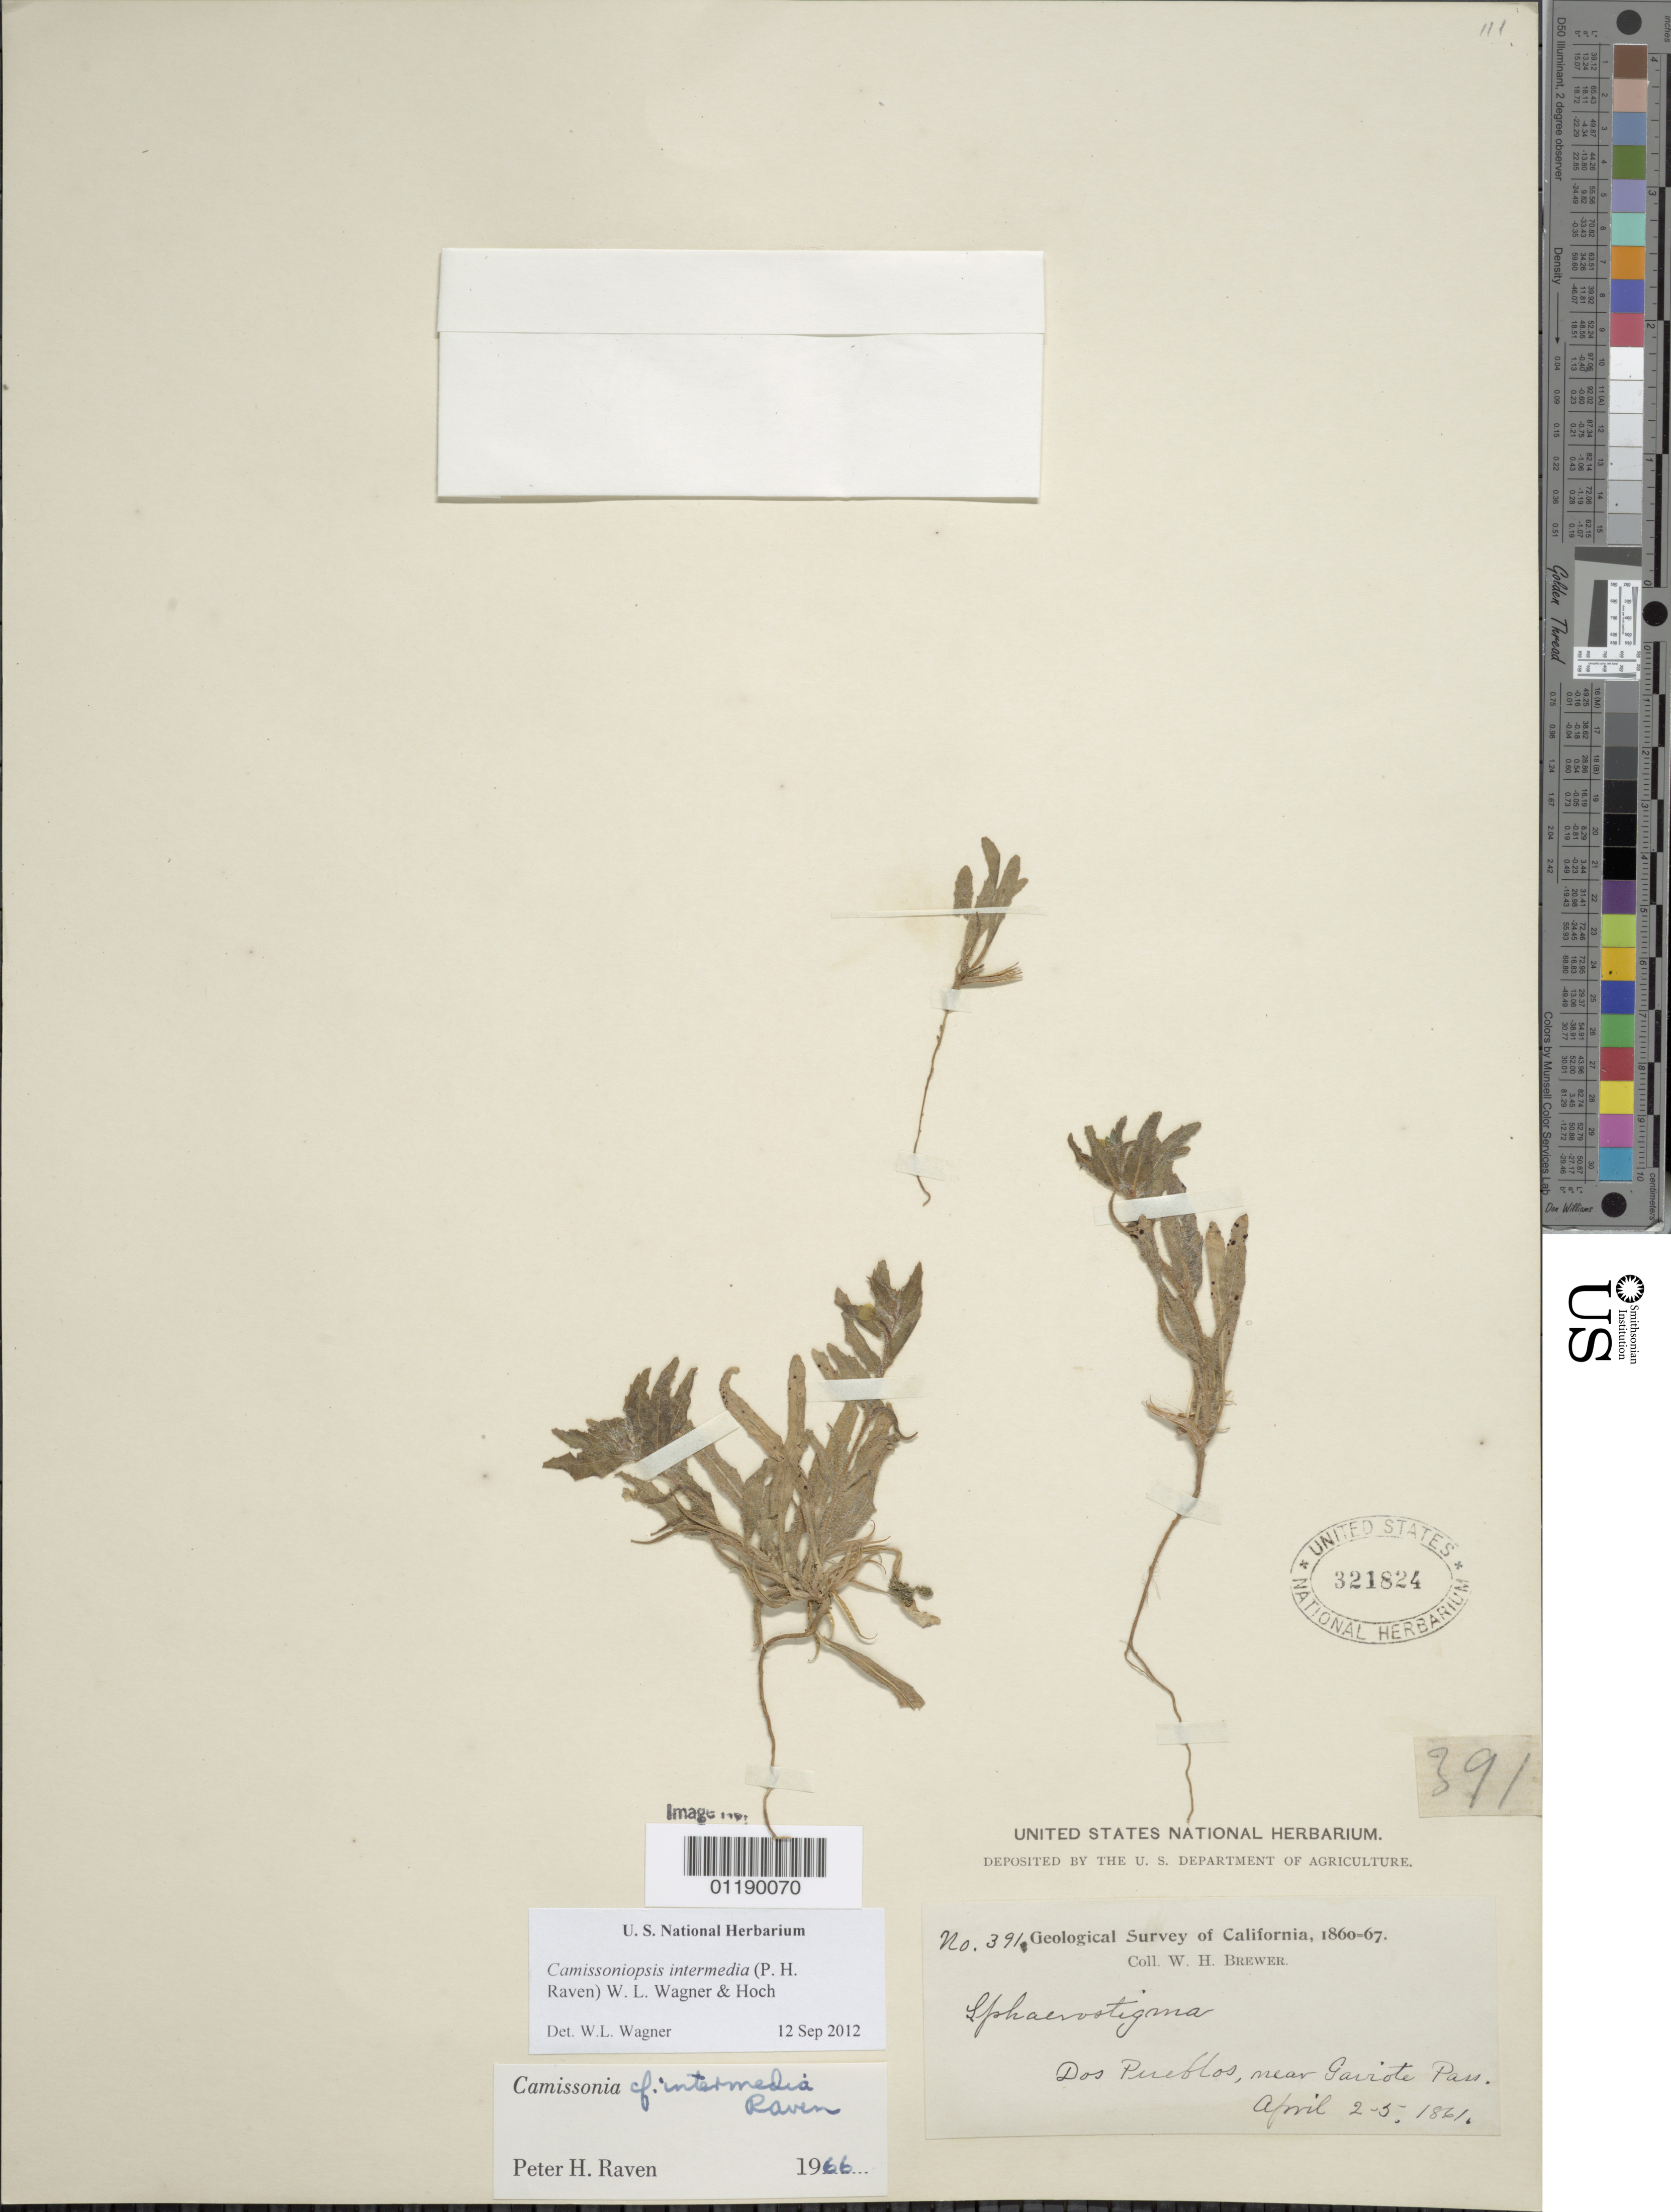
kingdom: Plantae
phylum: Tracheophyta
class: Magnoliopsida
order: Myrtales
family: Onagraceae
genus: Camissoniopsis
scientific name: Camissoniopsis intermedia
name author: (P.H. Raven) W.L. Wagner & Hoch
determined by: Wagner, W. L., (BOT), Smithsonian Institution - National Museum of Natural History (UNITED STATES)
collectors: W. H. Brewer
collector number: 391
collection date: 1861-04-02/1861-04-05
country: United States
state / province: California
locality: Dos Pueblos near Gaviota Pass.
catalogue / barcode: US 321824